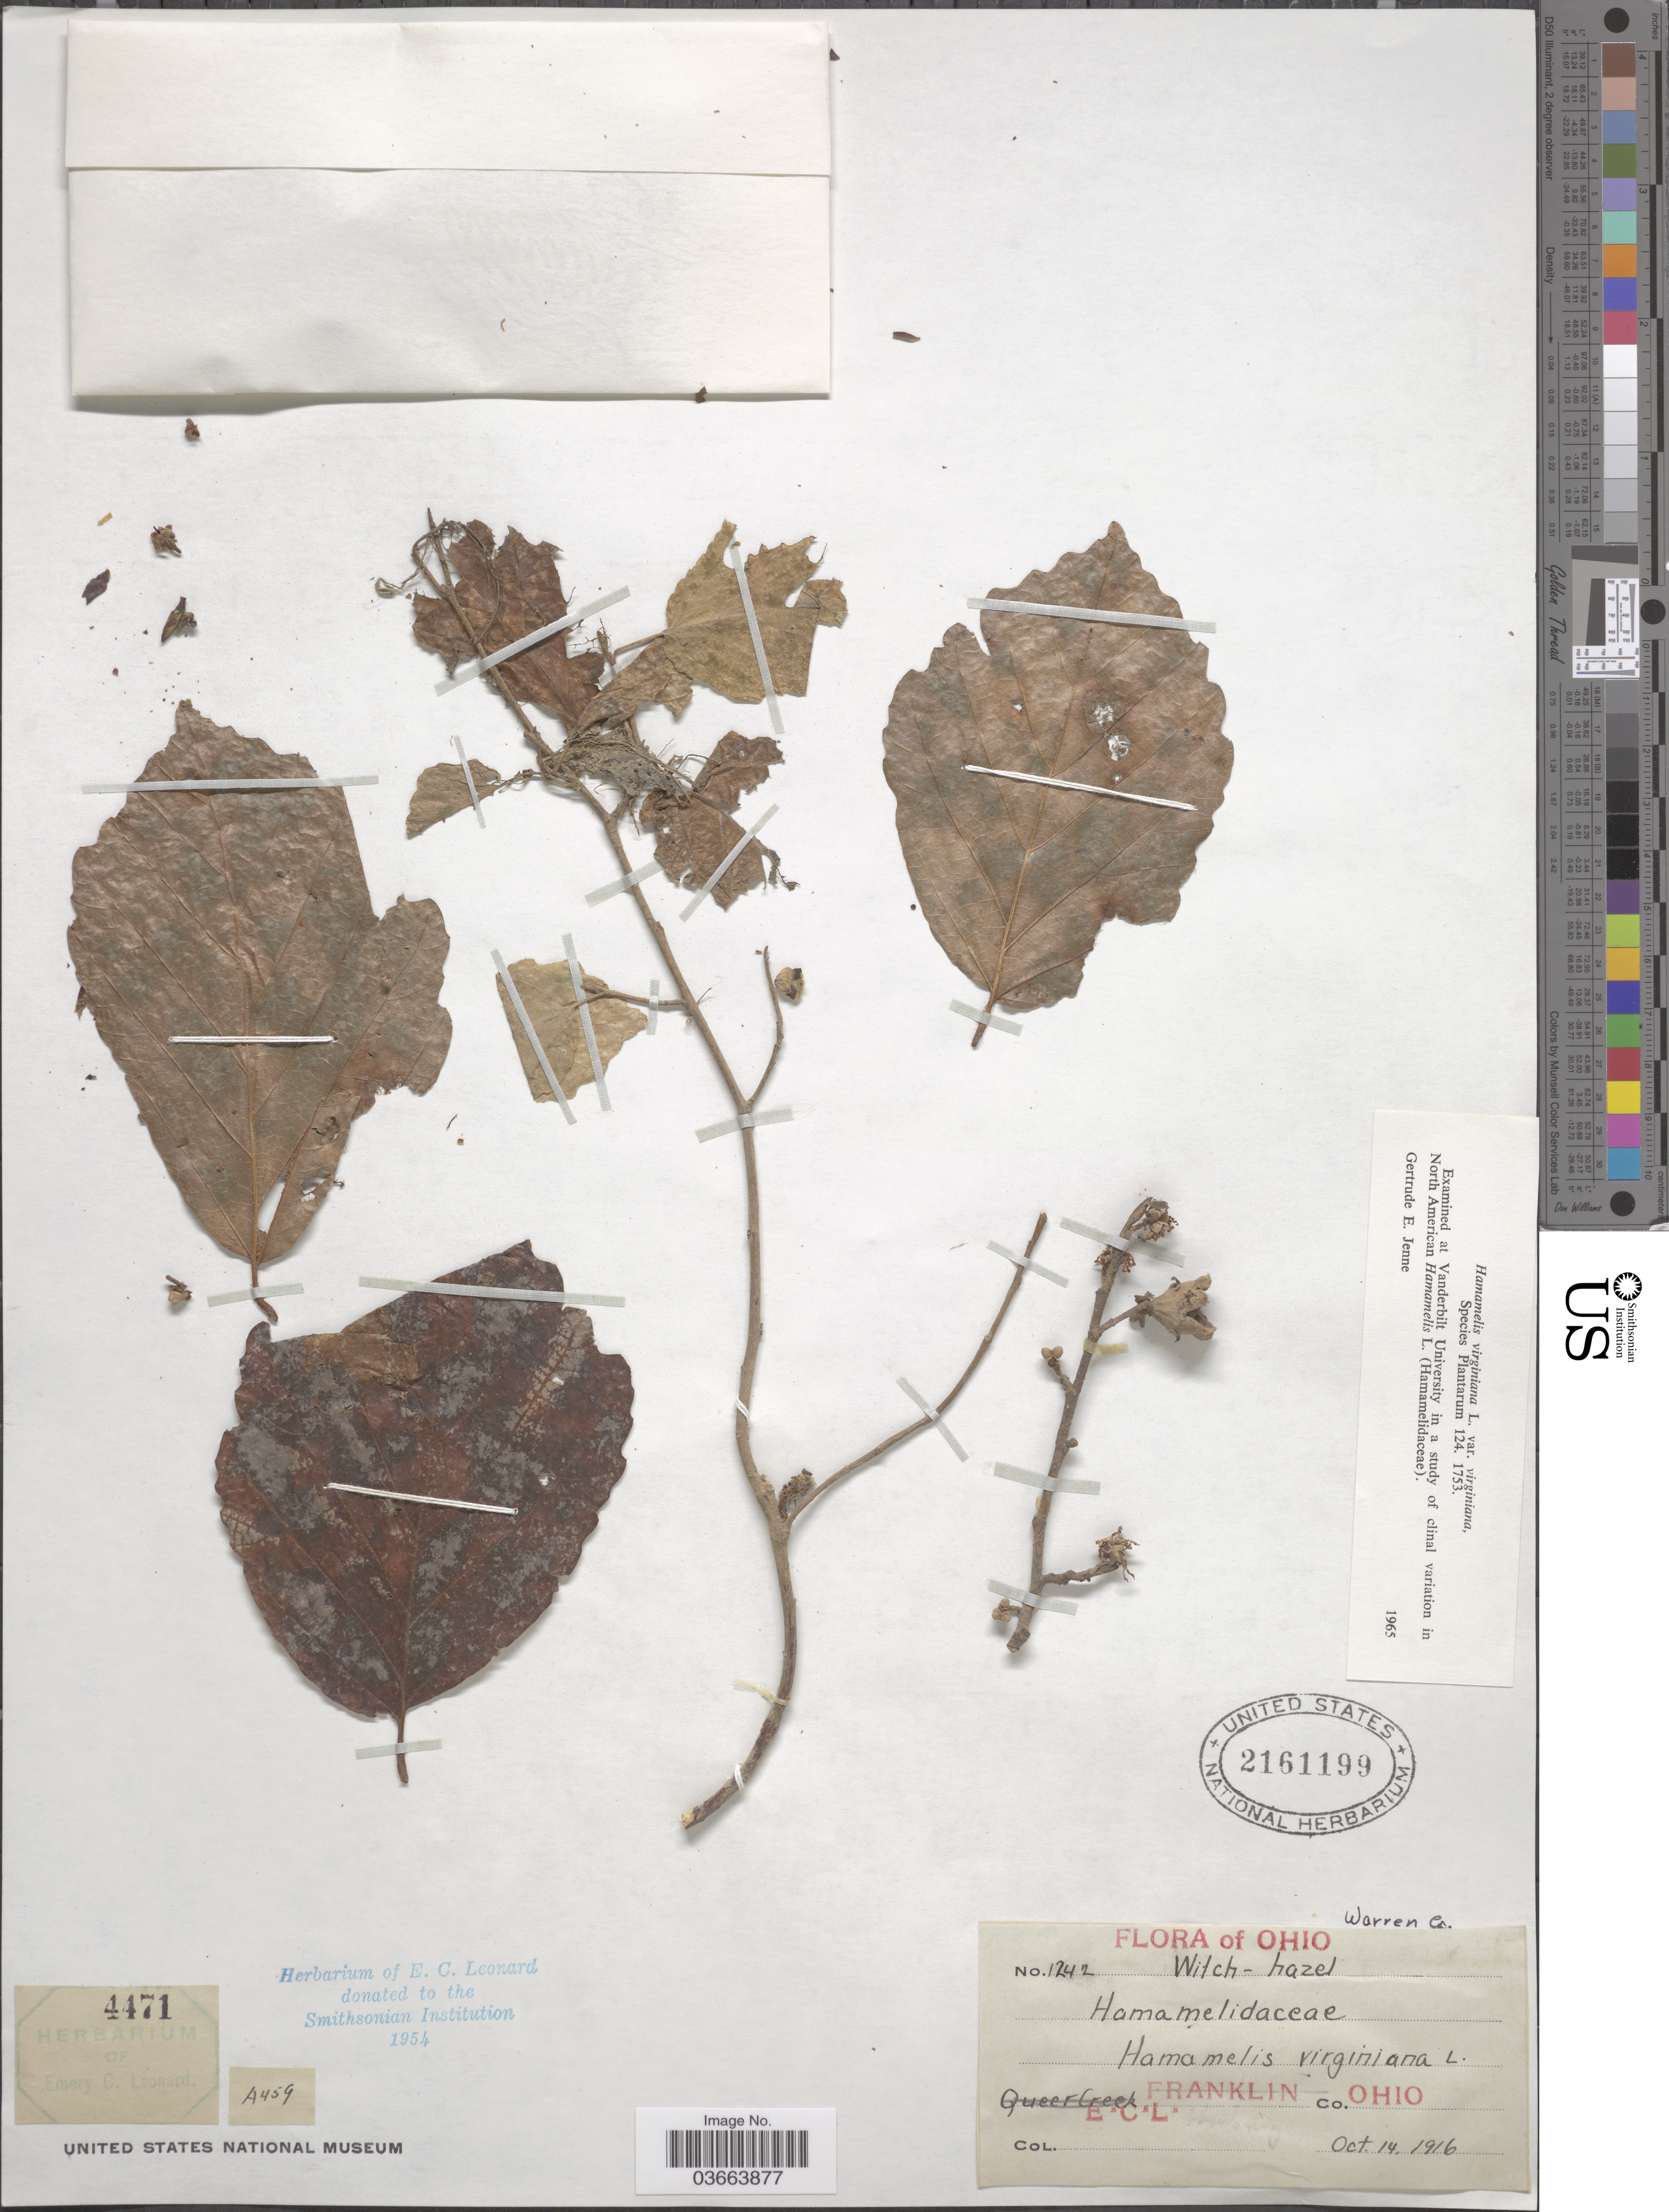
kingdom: Plantae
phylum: Tracheophyta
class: Magnoliopsida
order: Saxifragales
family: Hamamelidaceae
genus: Hamamelis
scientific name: Hamamelis virginiana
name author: L.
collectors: E. C. Leonard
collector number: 1242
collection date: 1916-10-14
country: United States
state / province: Ohio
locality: Warren Co.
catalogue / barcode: US 2161199